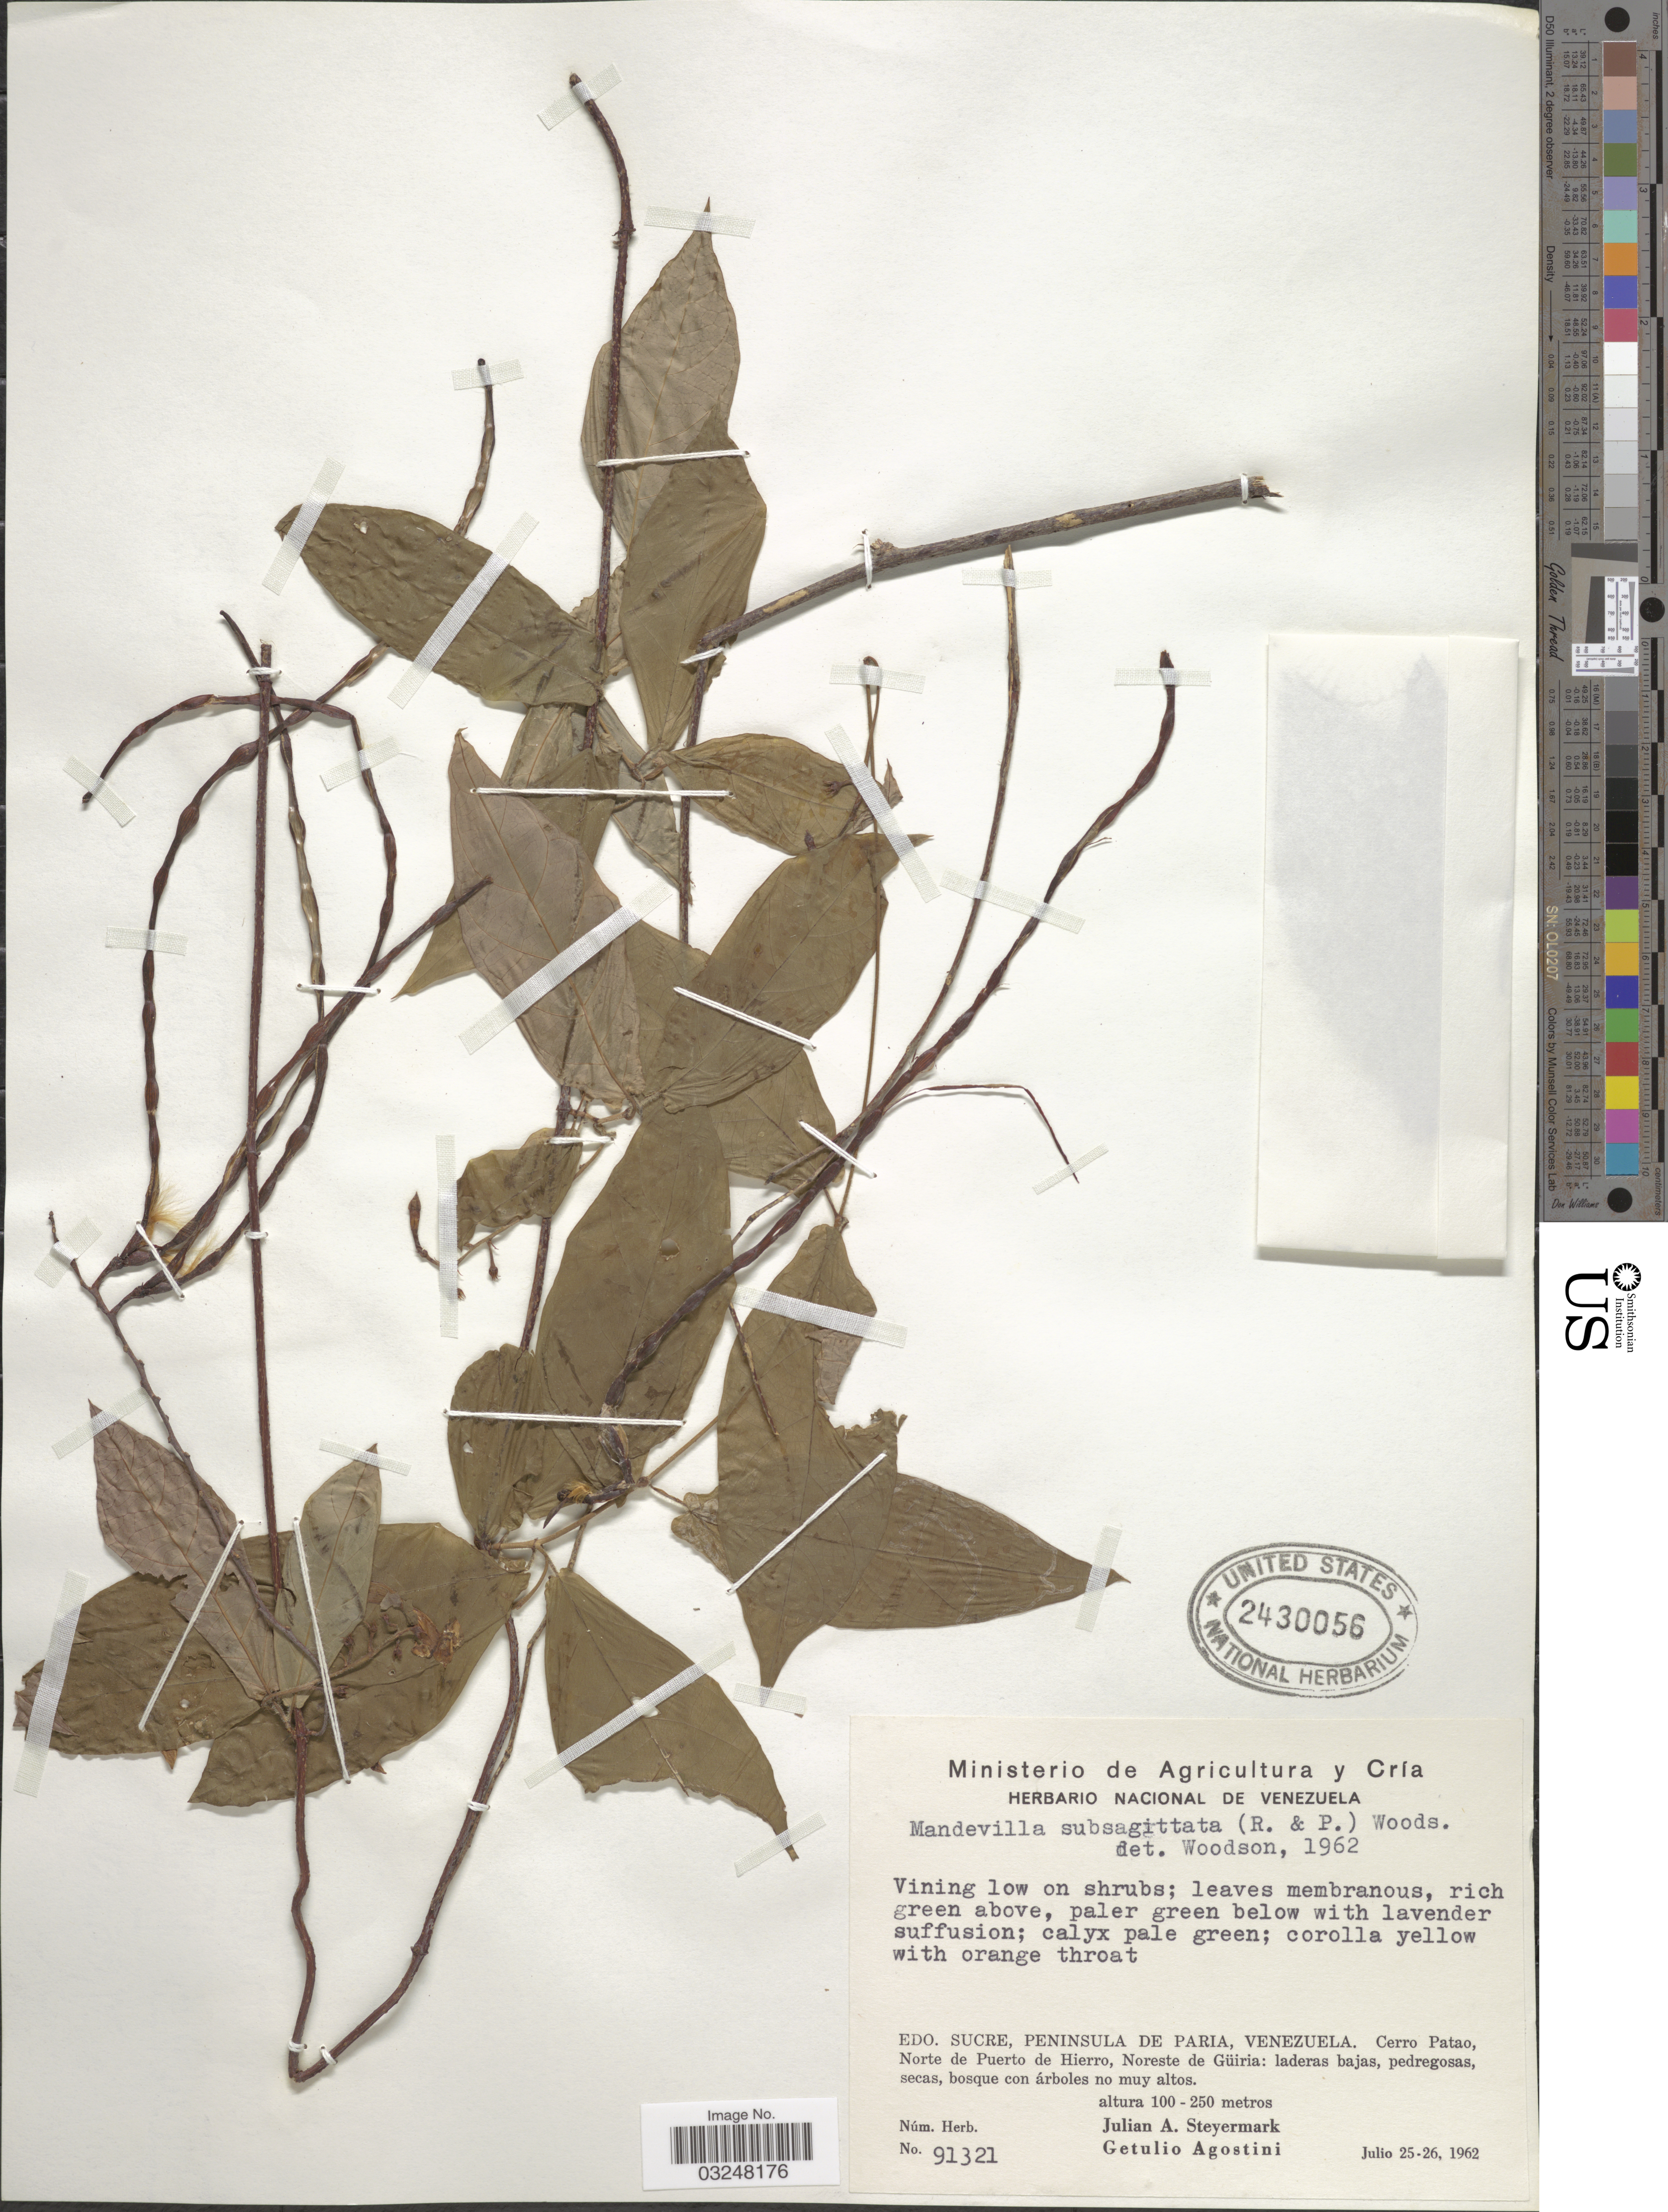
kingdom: Plantae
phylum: Tracheophyta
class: Magnoliopsida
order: Gentianales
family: Apocynaceae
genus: Mandevilla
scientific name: Mandevilla subsagittata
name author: (Ruiz & Pav.) Woodson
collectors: J. Steyermark & G. Agostini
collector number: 91321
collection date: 1962-07-25/1962-07-26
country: Venezuela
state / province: Sucre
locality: Peninsula de Paria. Cerro Patao, Norte de Puerto de Hierro, Noreste de Güiria.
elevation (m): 100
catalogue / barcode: US 2430056